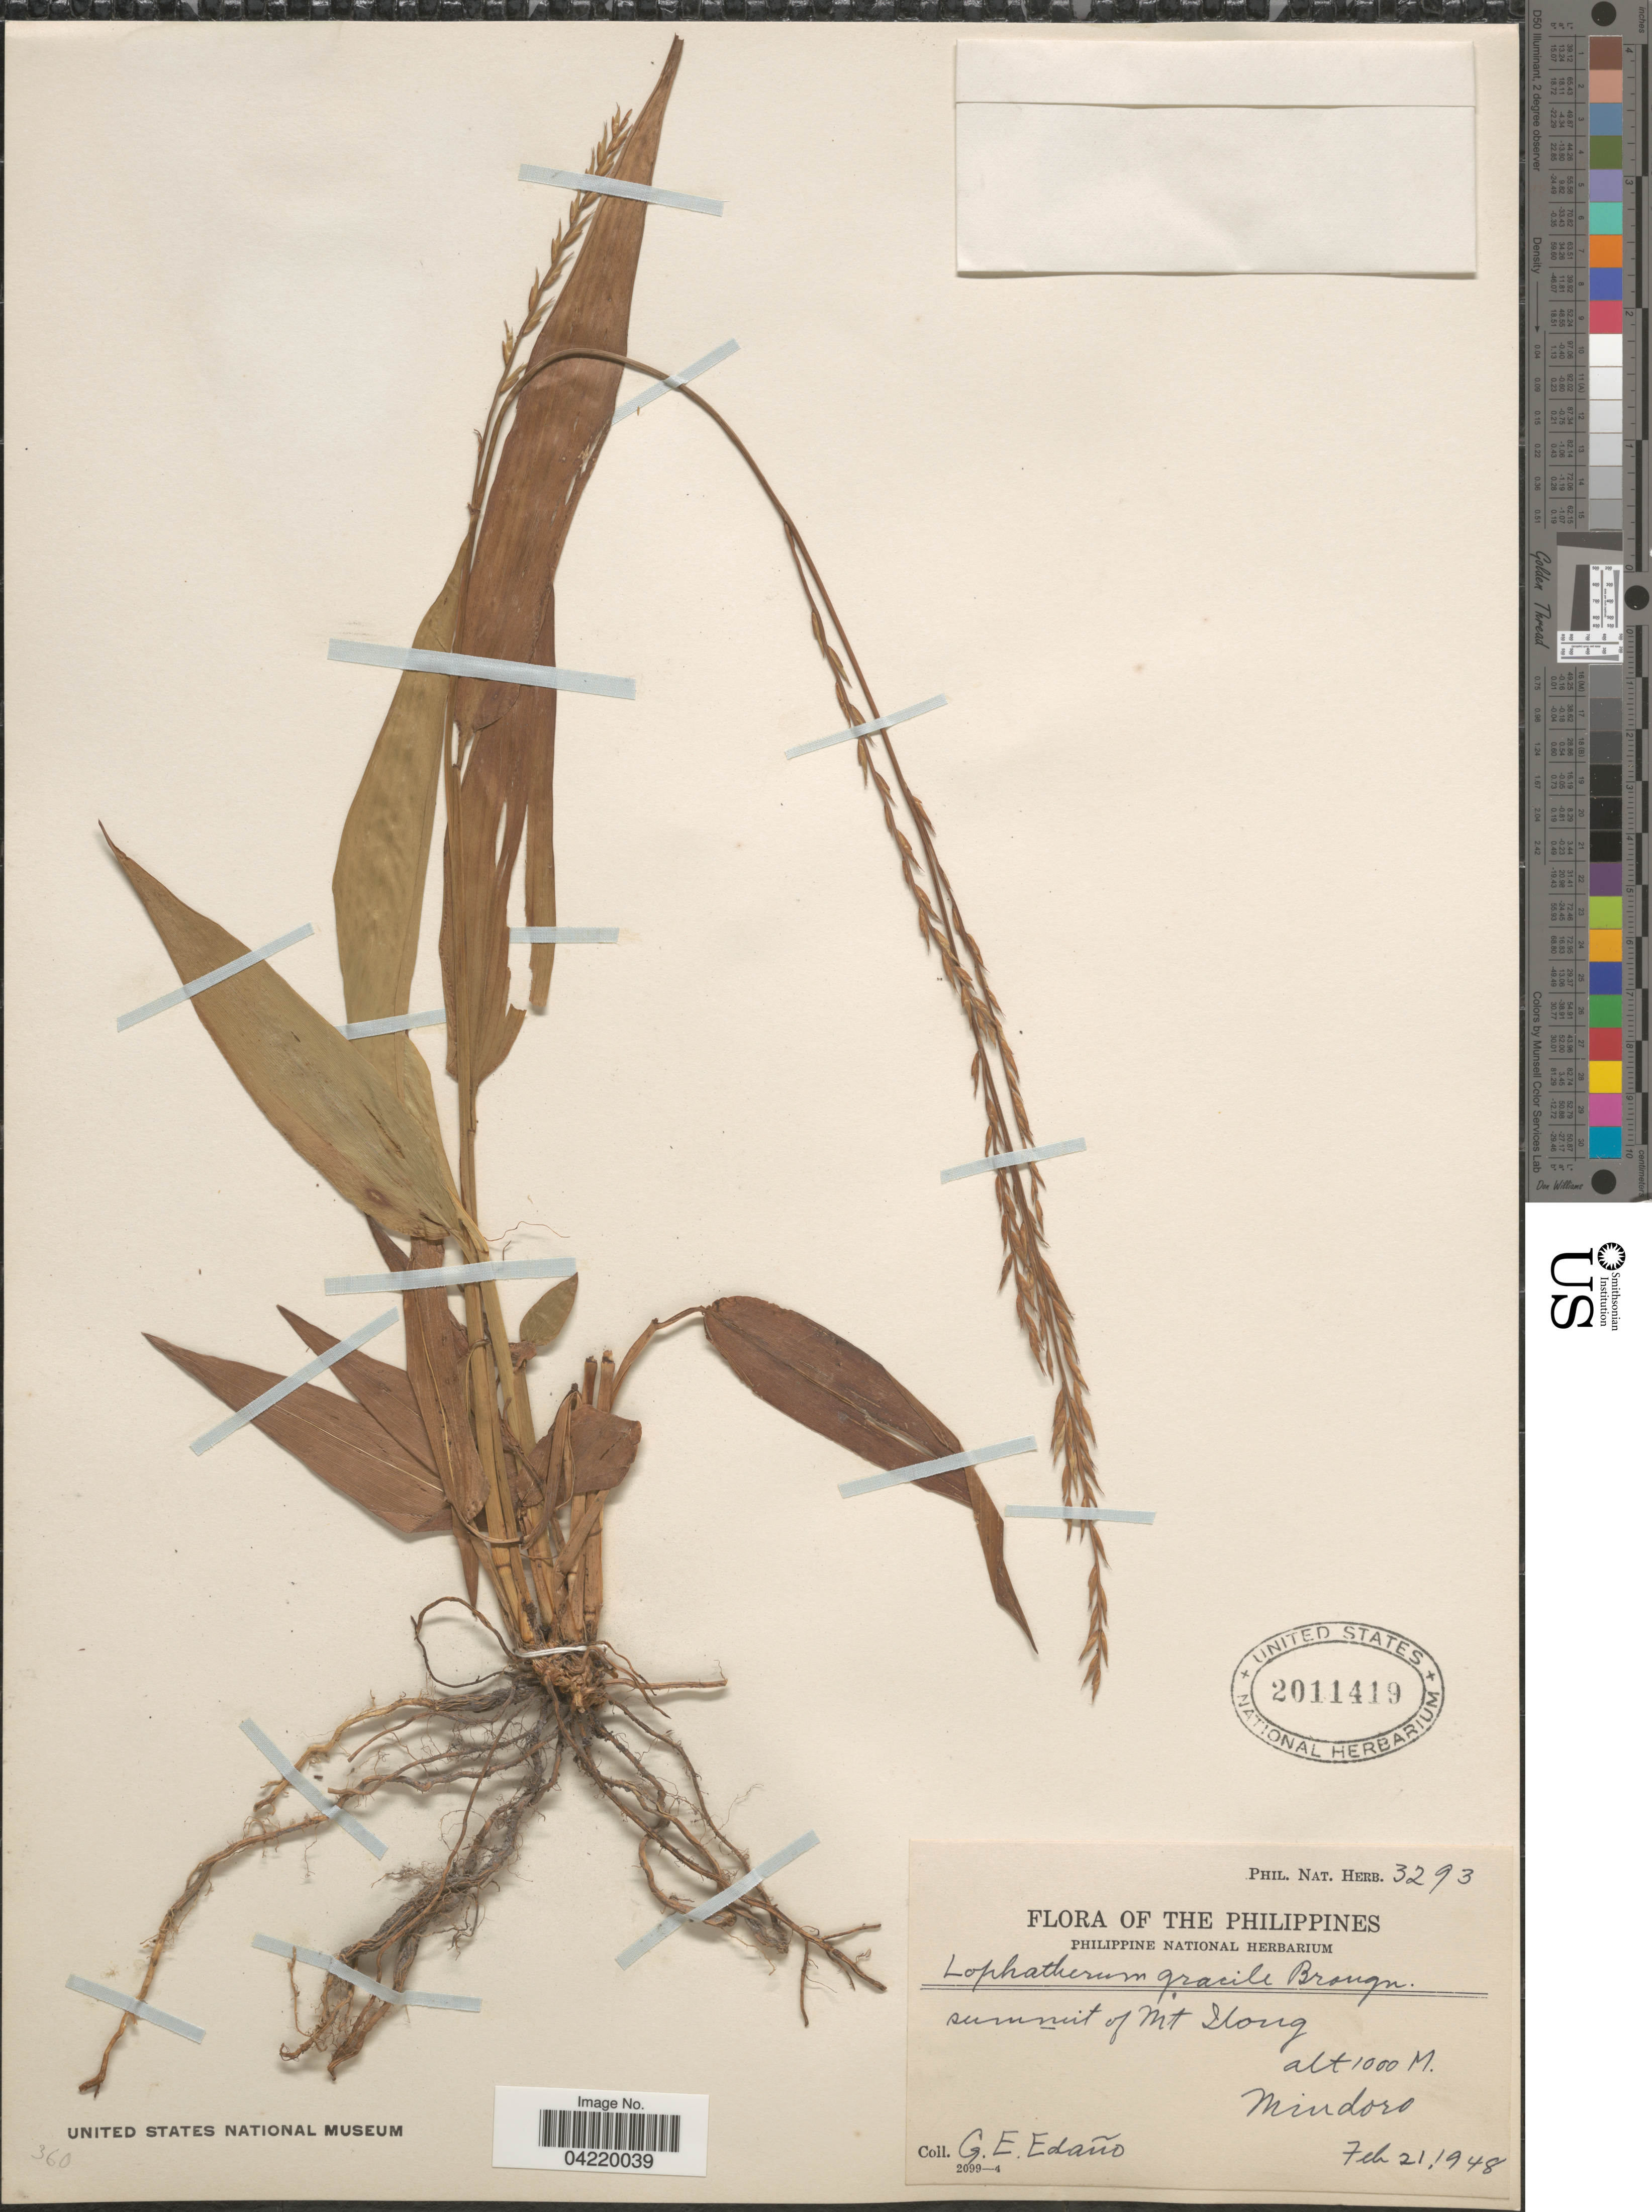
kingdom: Plantae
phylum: Tracheophyta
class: Liliopsida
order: Poales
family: Poaceae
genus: Lophatherum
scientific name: Lophatherum gracile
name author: Brongn.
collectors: G. E. Edaño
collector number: Phil. Nat. Herb. 3293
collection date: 1948-02-21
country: Philippines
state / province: Mimaropa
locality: Summit of Mt Ilong. Mindoro.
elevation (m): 1000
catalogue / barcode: US 2011419